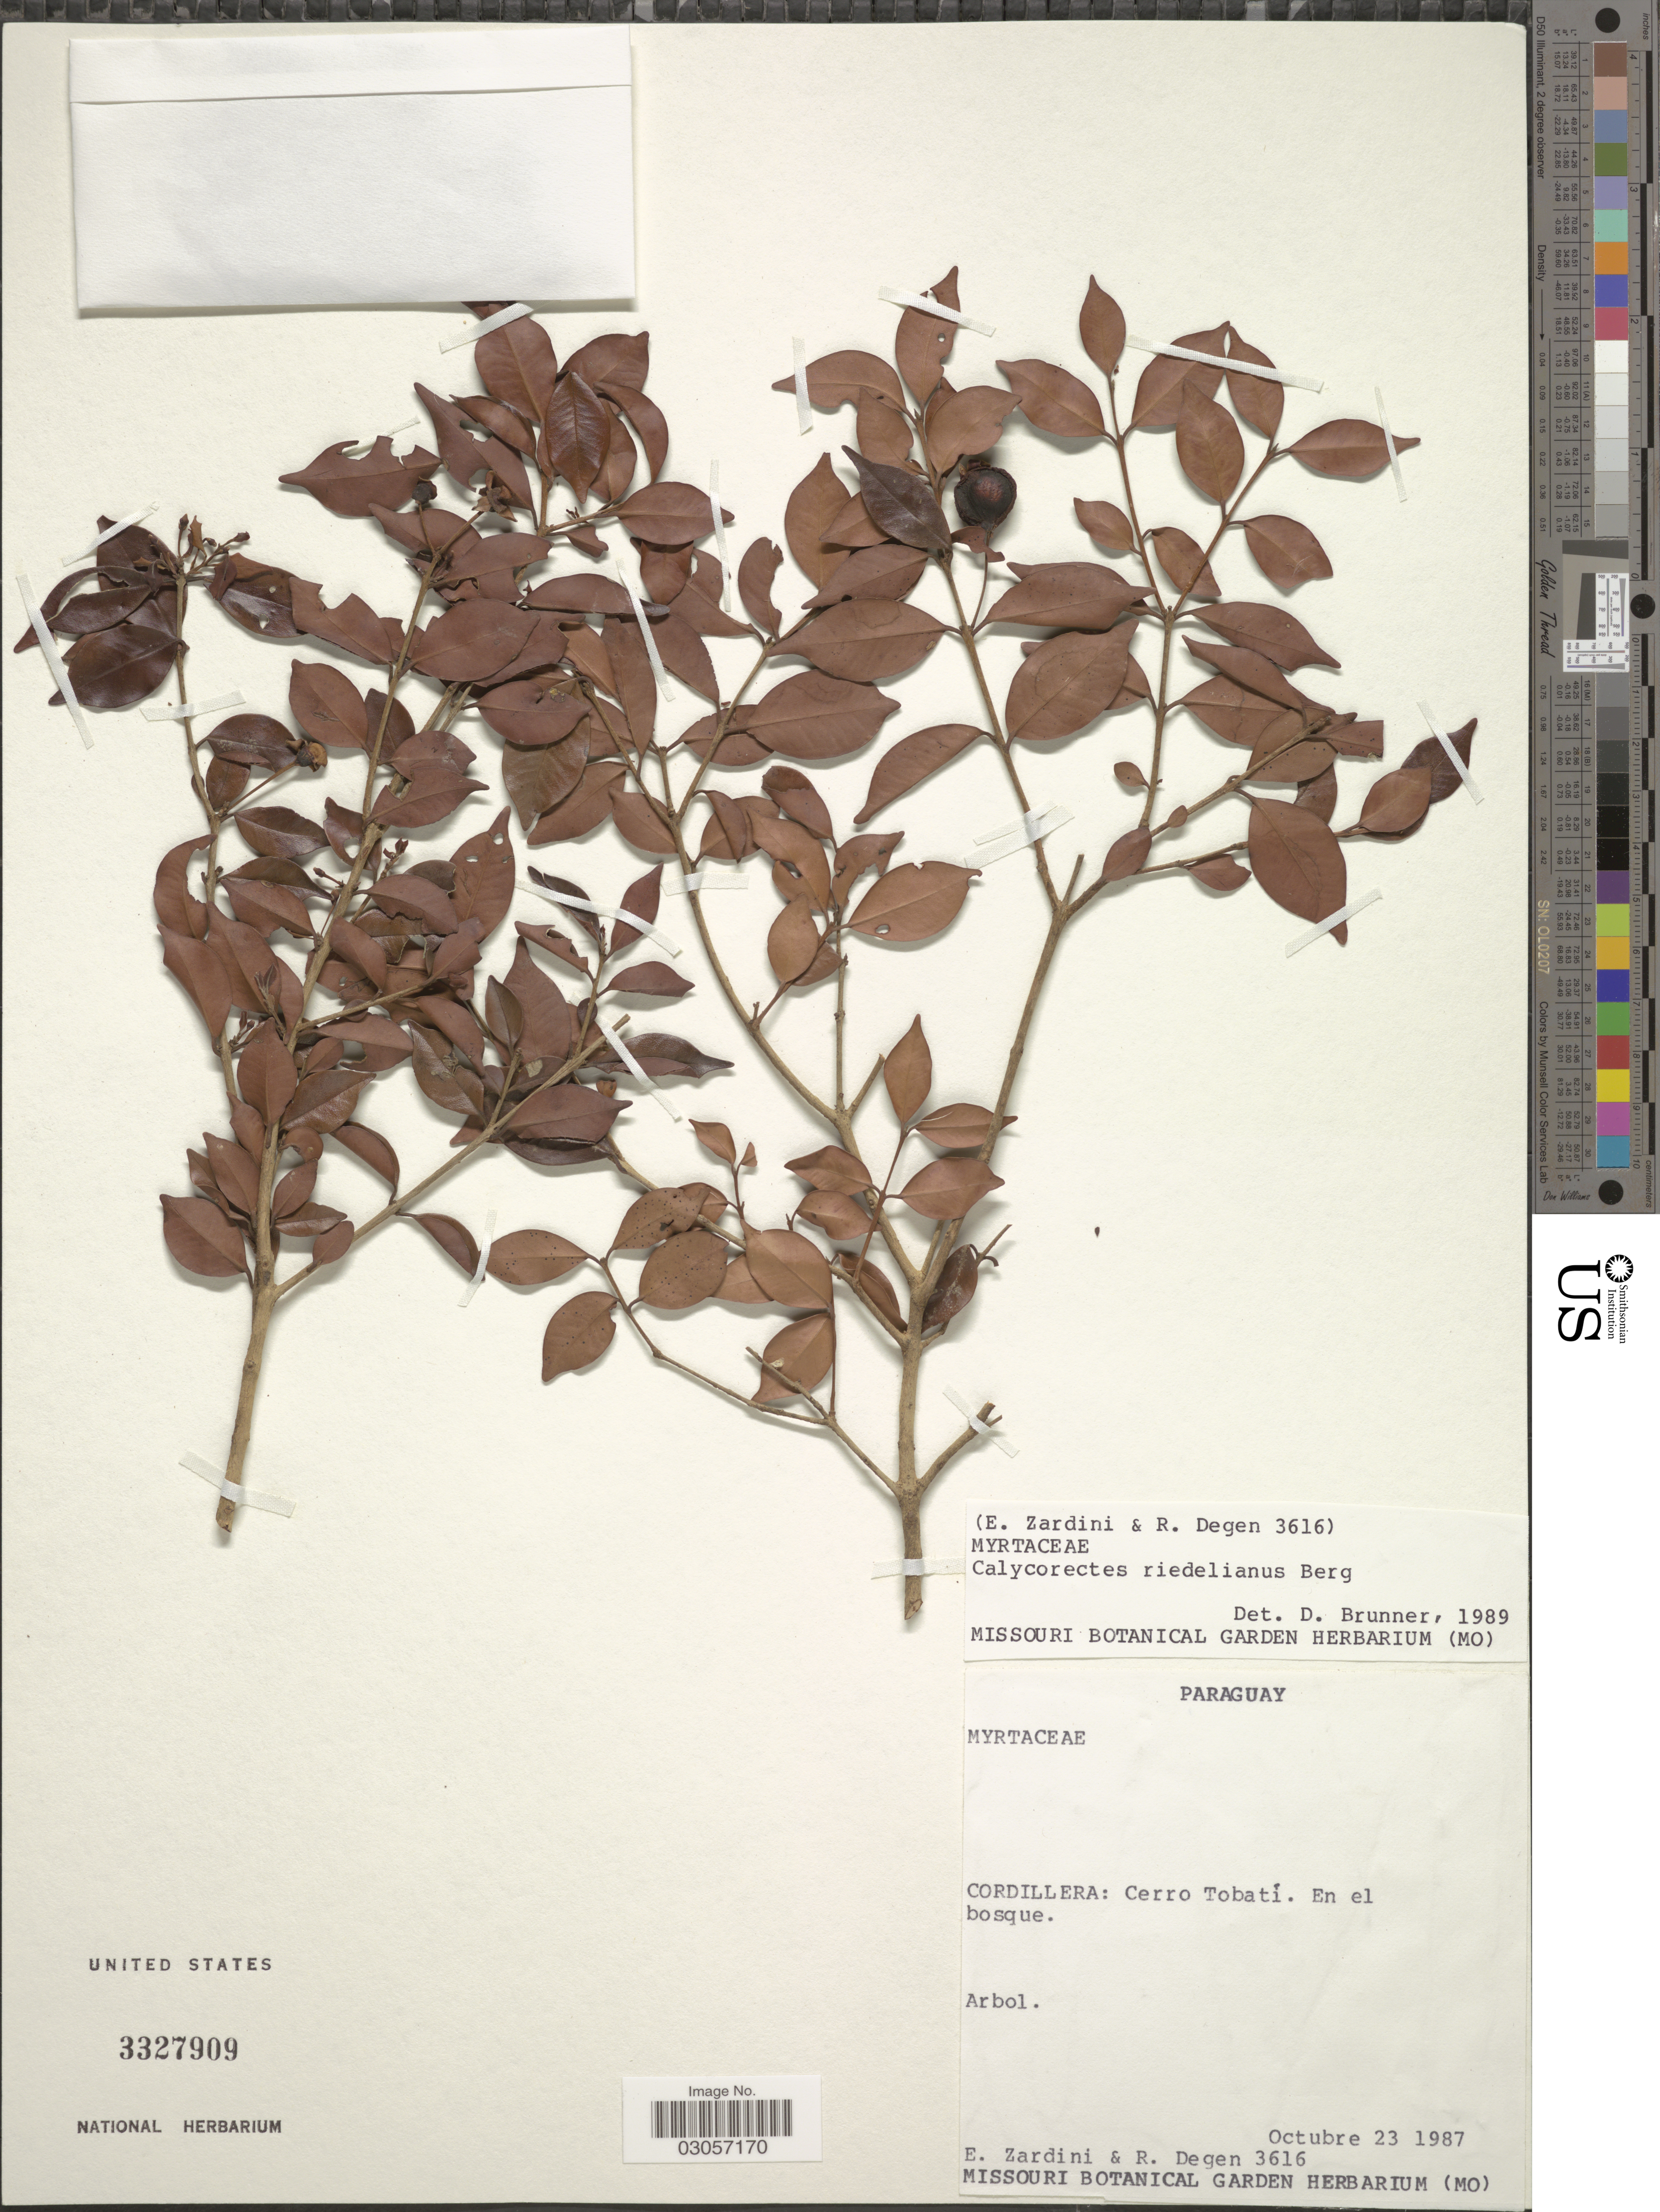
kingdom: Plantae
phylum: Tracheophyta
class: Magnoliopsida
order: Myrtales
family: Myrtaceae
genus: Eugenia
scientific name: Eugenia subterminalis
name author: DC.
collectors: E. Zardini & R. Degen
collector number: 3616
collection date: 1987-10-23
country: Paraguay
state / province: Cordillera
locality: Cerro Tobatí, En el bosque.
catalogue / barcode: US 3327909